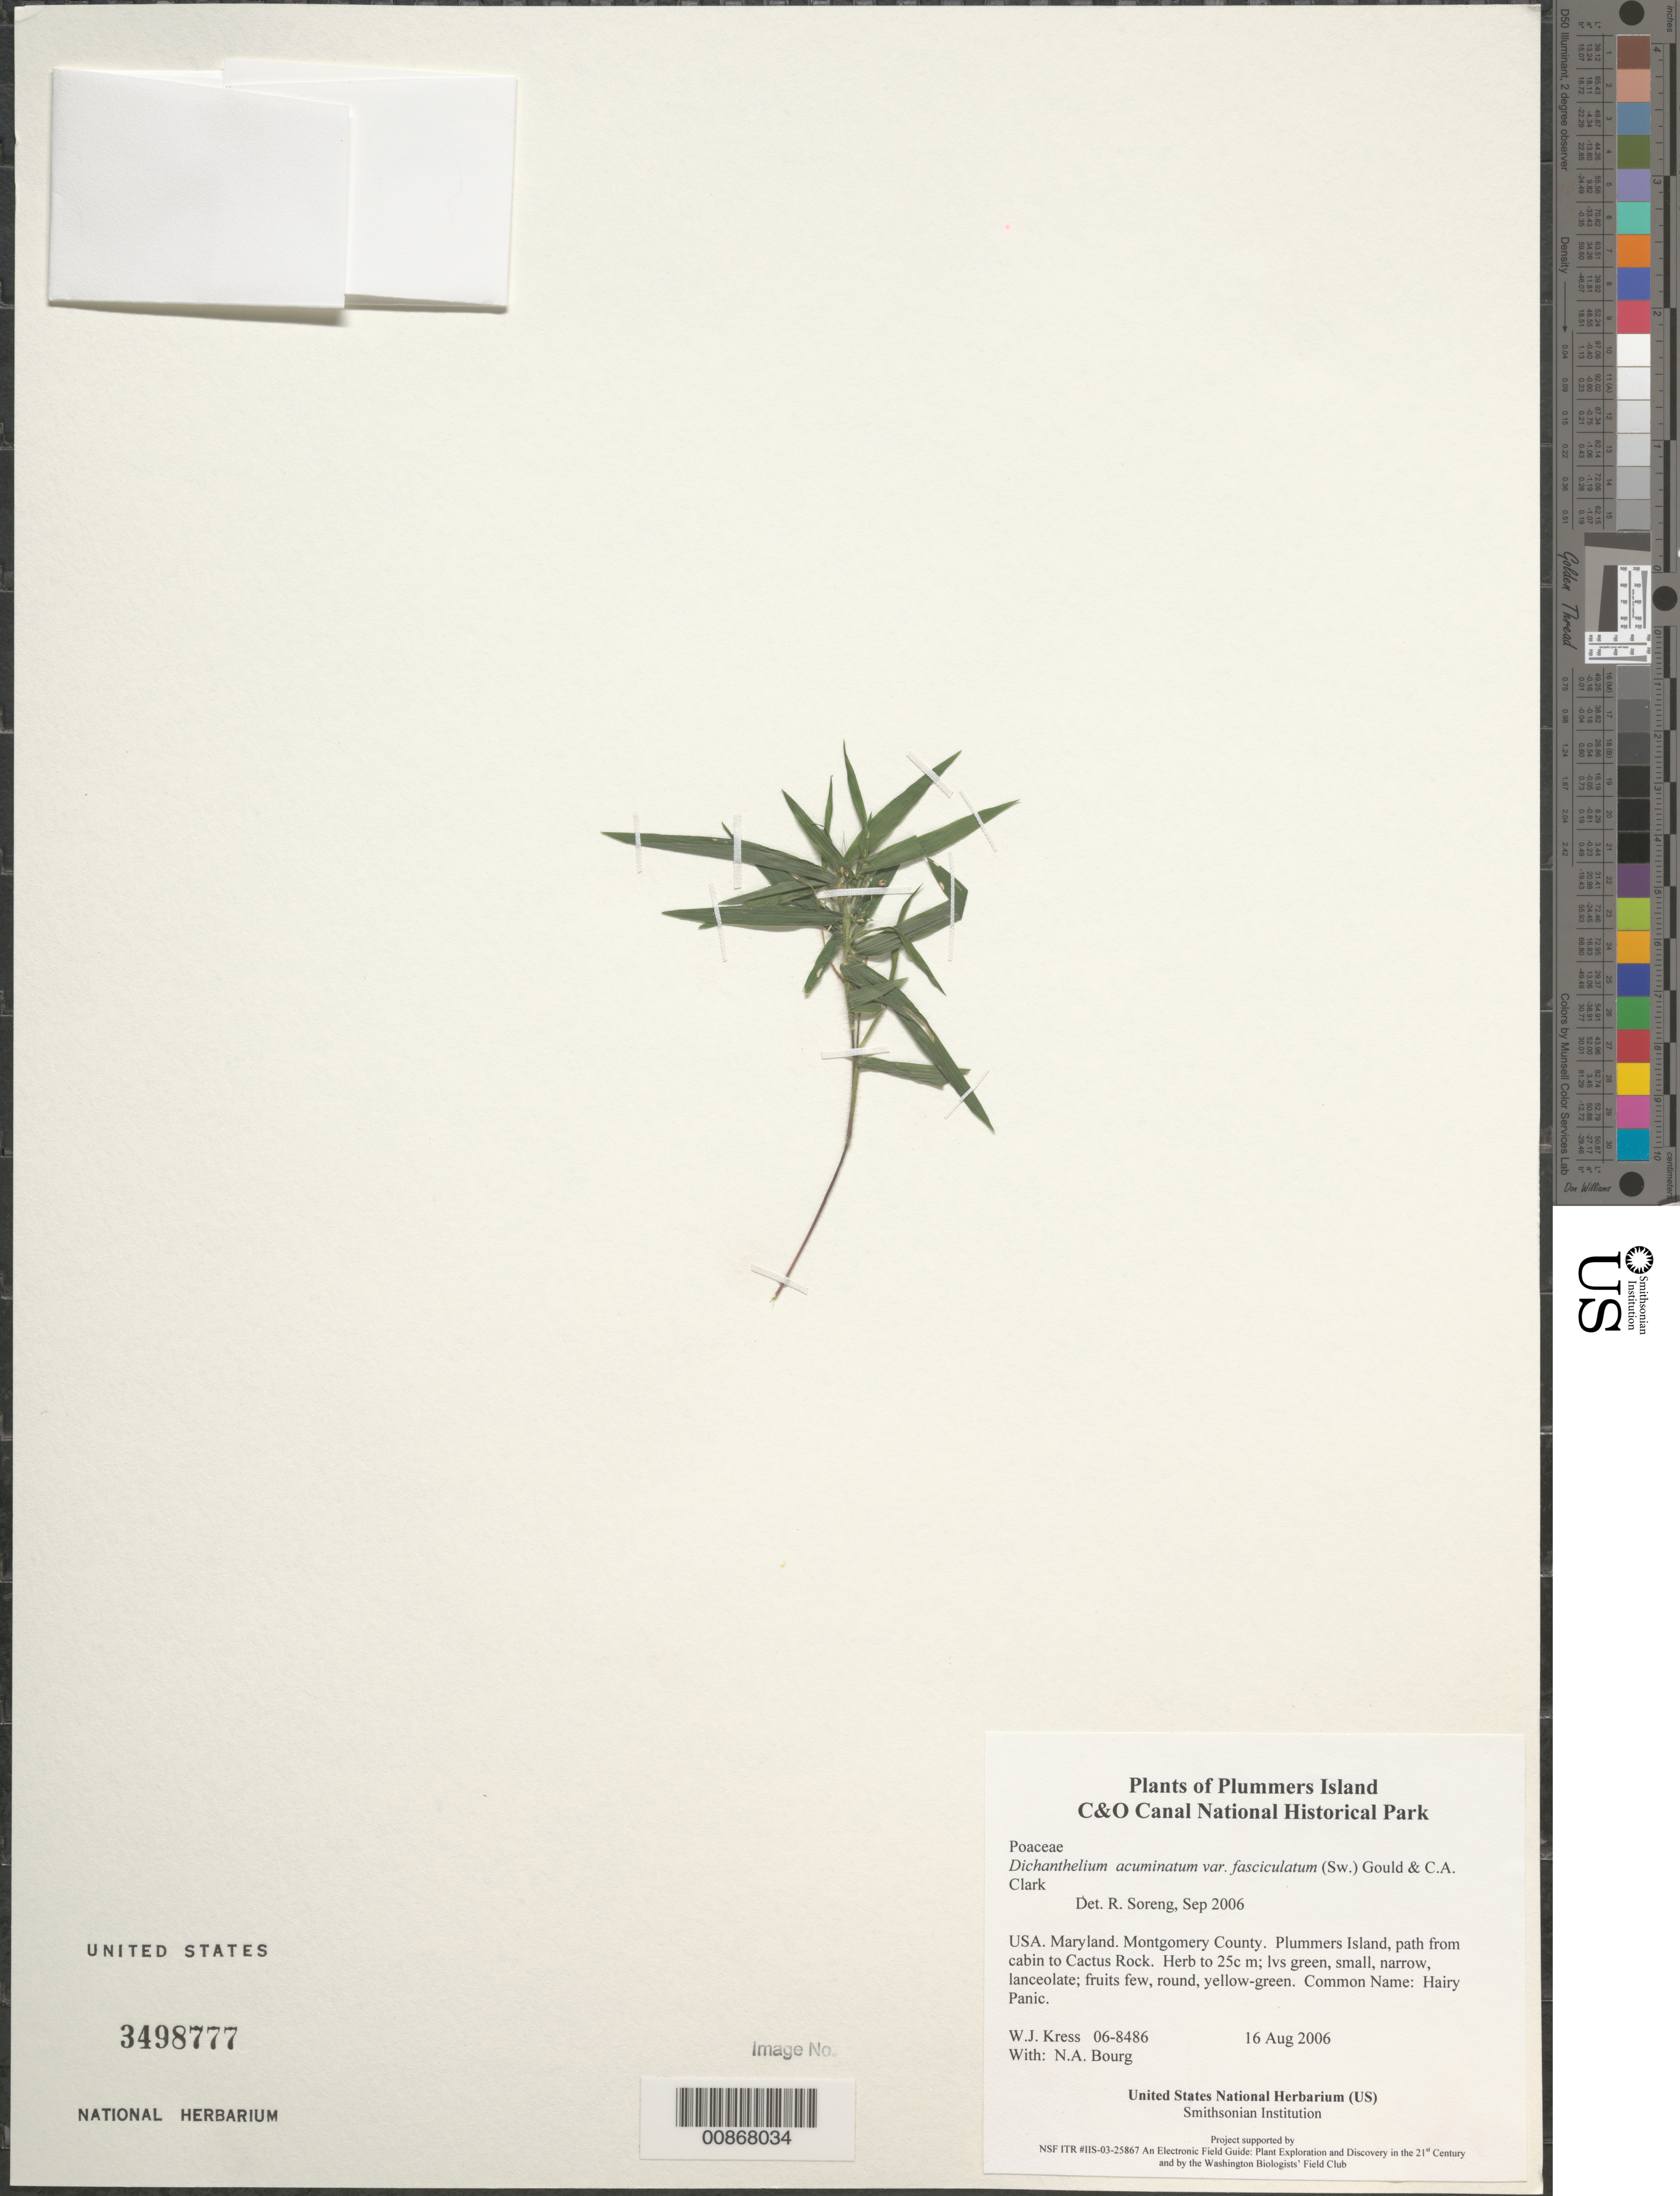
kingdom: Plantae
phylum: Tracheophyta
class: Liliopsida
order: Poales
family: Poaceae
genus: Dichanthelium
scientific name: Dichanthelium acuminatum var. fasciculatum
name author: (Torr.) Freckmann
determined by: Soreng, Robert J., Research Associate (BOT), Smithsonian Institution - National Museum of Natural History (UNITED STATES)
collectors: W. J. Kress & N. A. Bourg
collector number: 06-8486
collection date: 2006-08-16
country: United States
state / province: Maryland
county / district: Montgomery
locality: Chesapeake and Ohio Canal National Historical Park, Plummers Island, path from cabin to Cactus Rock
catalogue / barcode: US 3498777